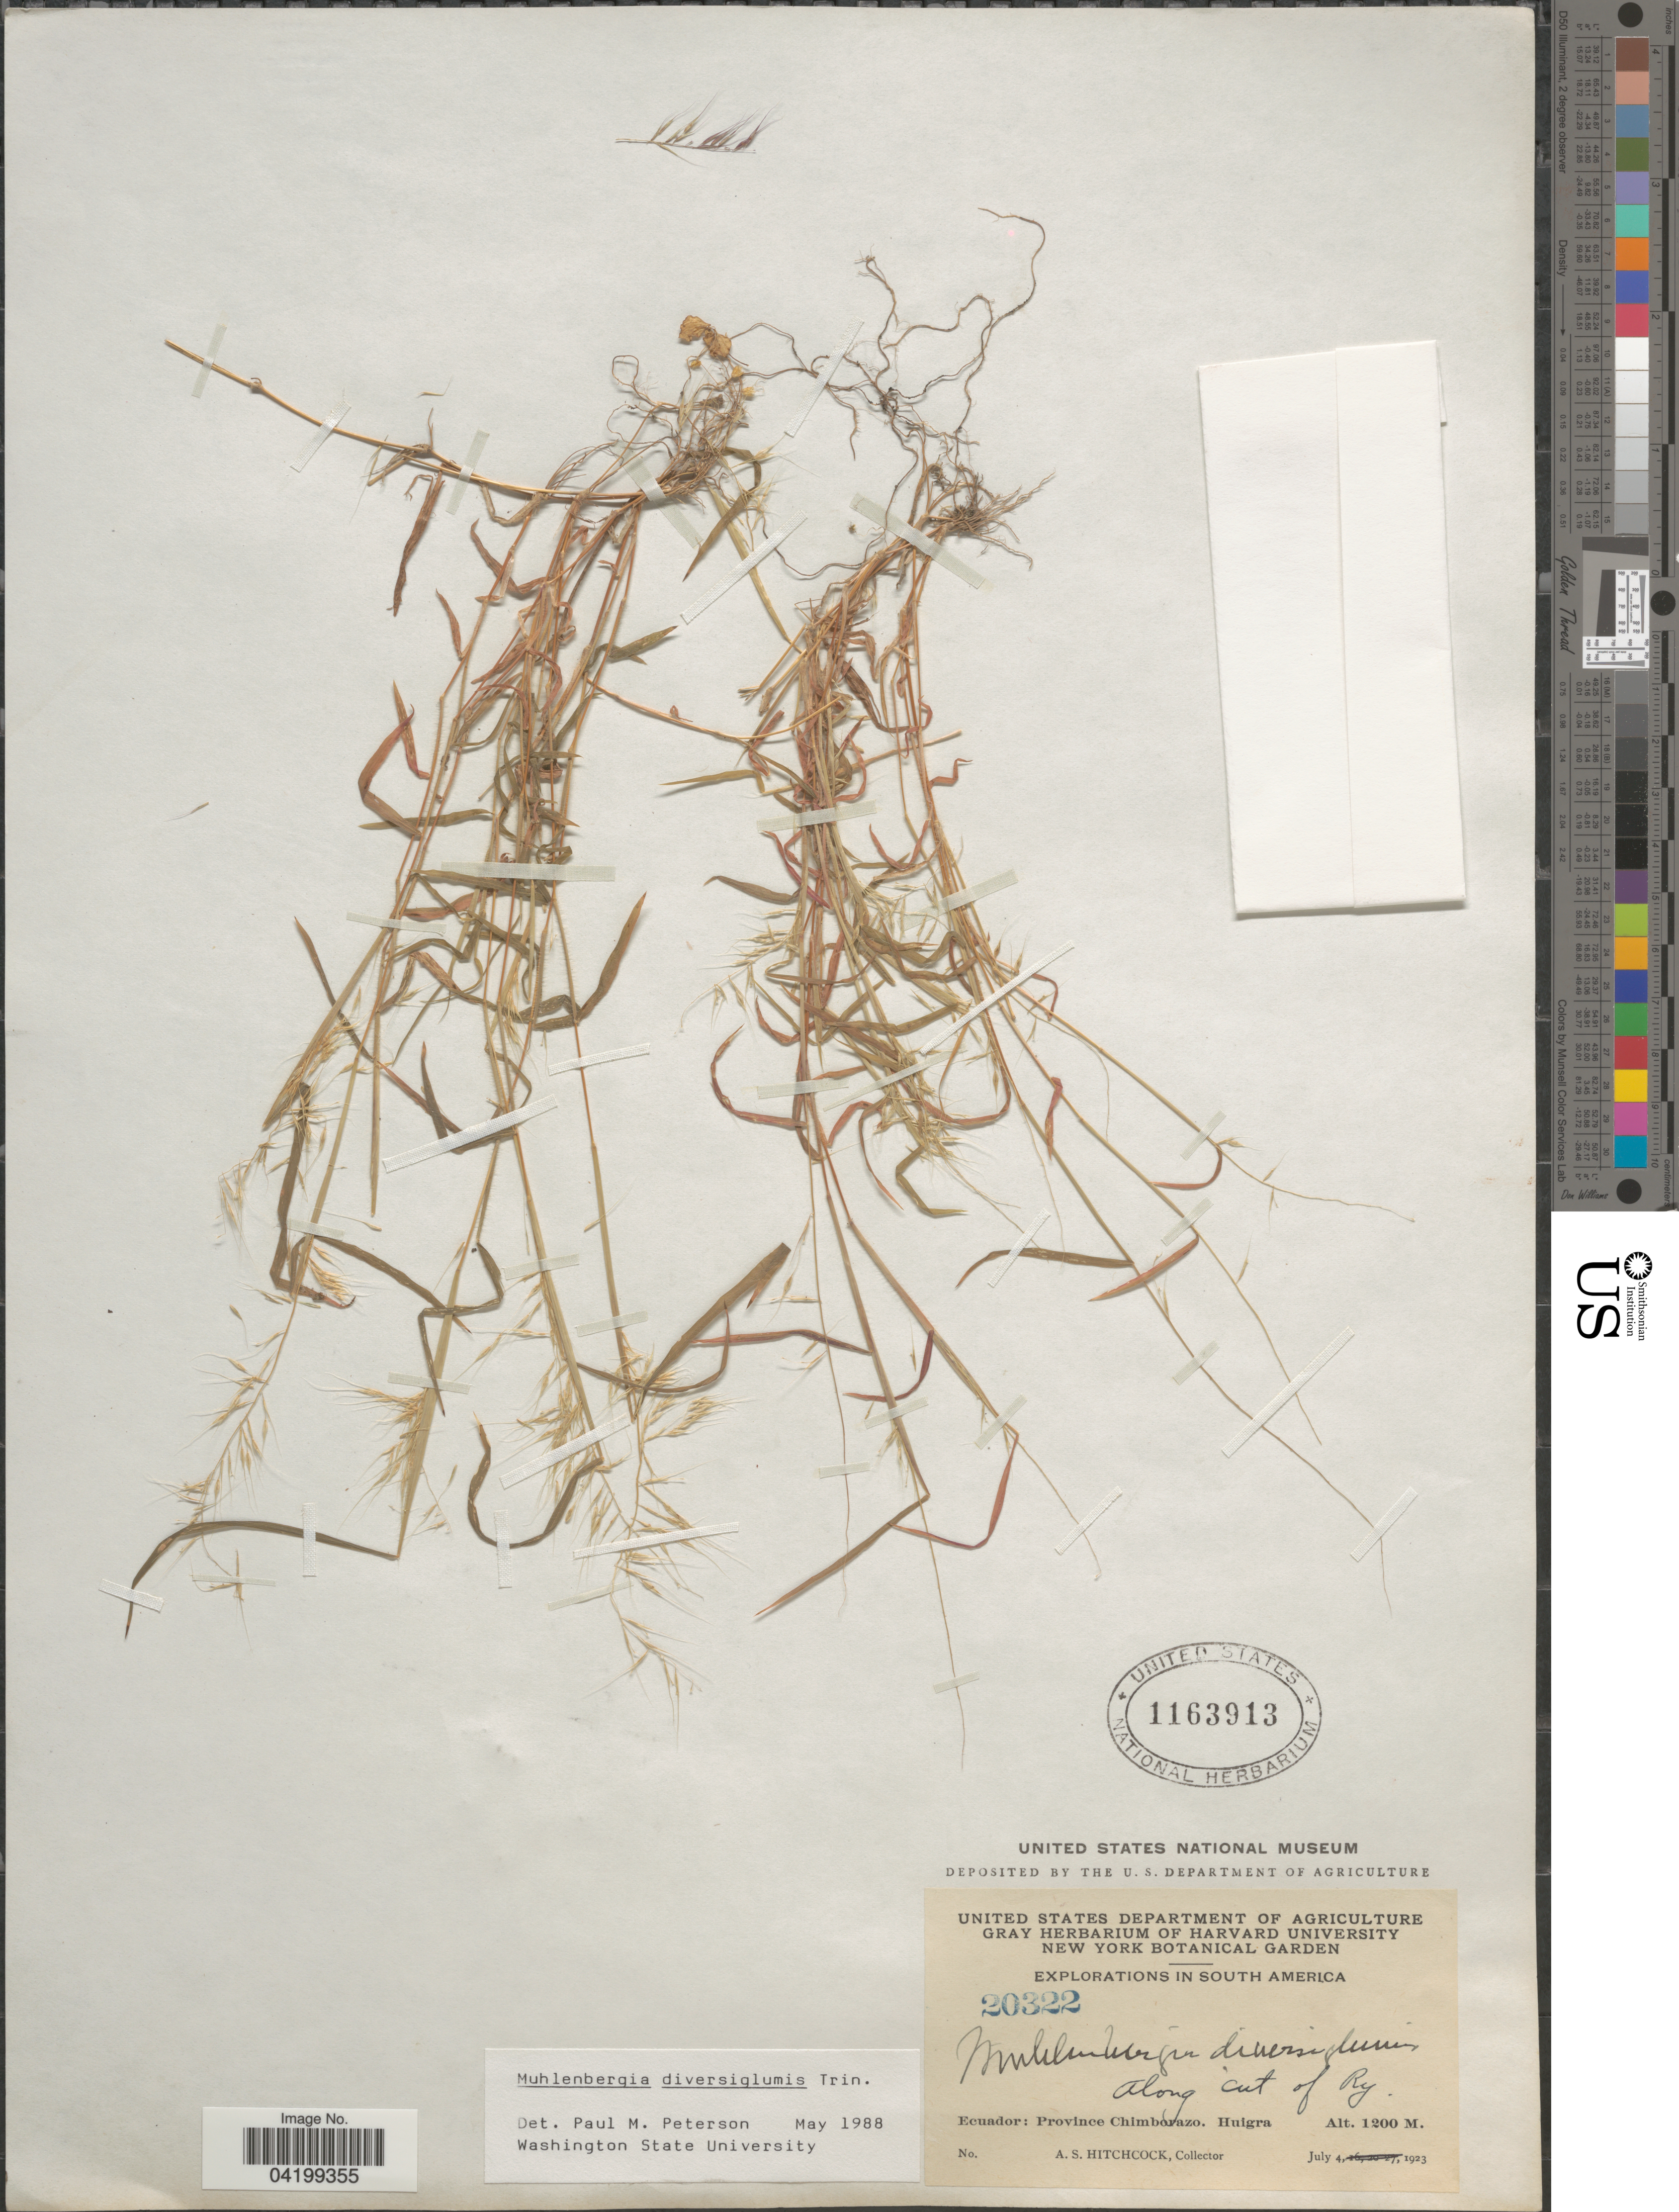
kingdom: Plantae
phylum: Tracheophyta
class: Liliopsida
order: Poales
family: Poaceae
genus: Muhlenbergia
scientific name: Muhlenbergia diversiglumis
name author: Trin.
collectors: A. S. Hitchcock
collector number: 20322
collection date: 1923-07-04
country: Ecuador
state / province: Chimborazo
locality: Explorations in South America. Along cut of Ry. Huigra.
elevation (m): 1200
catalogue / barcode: US 1163913